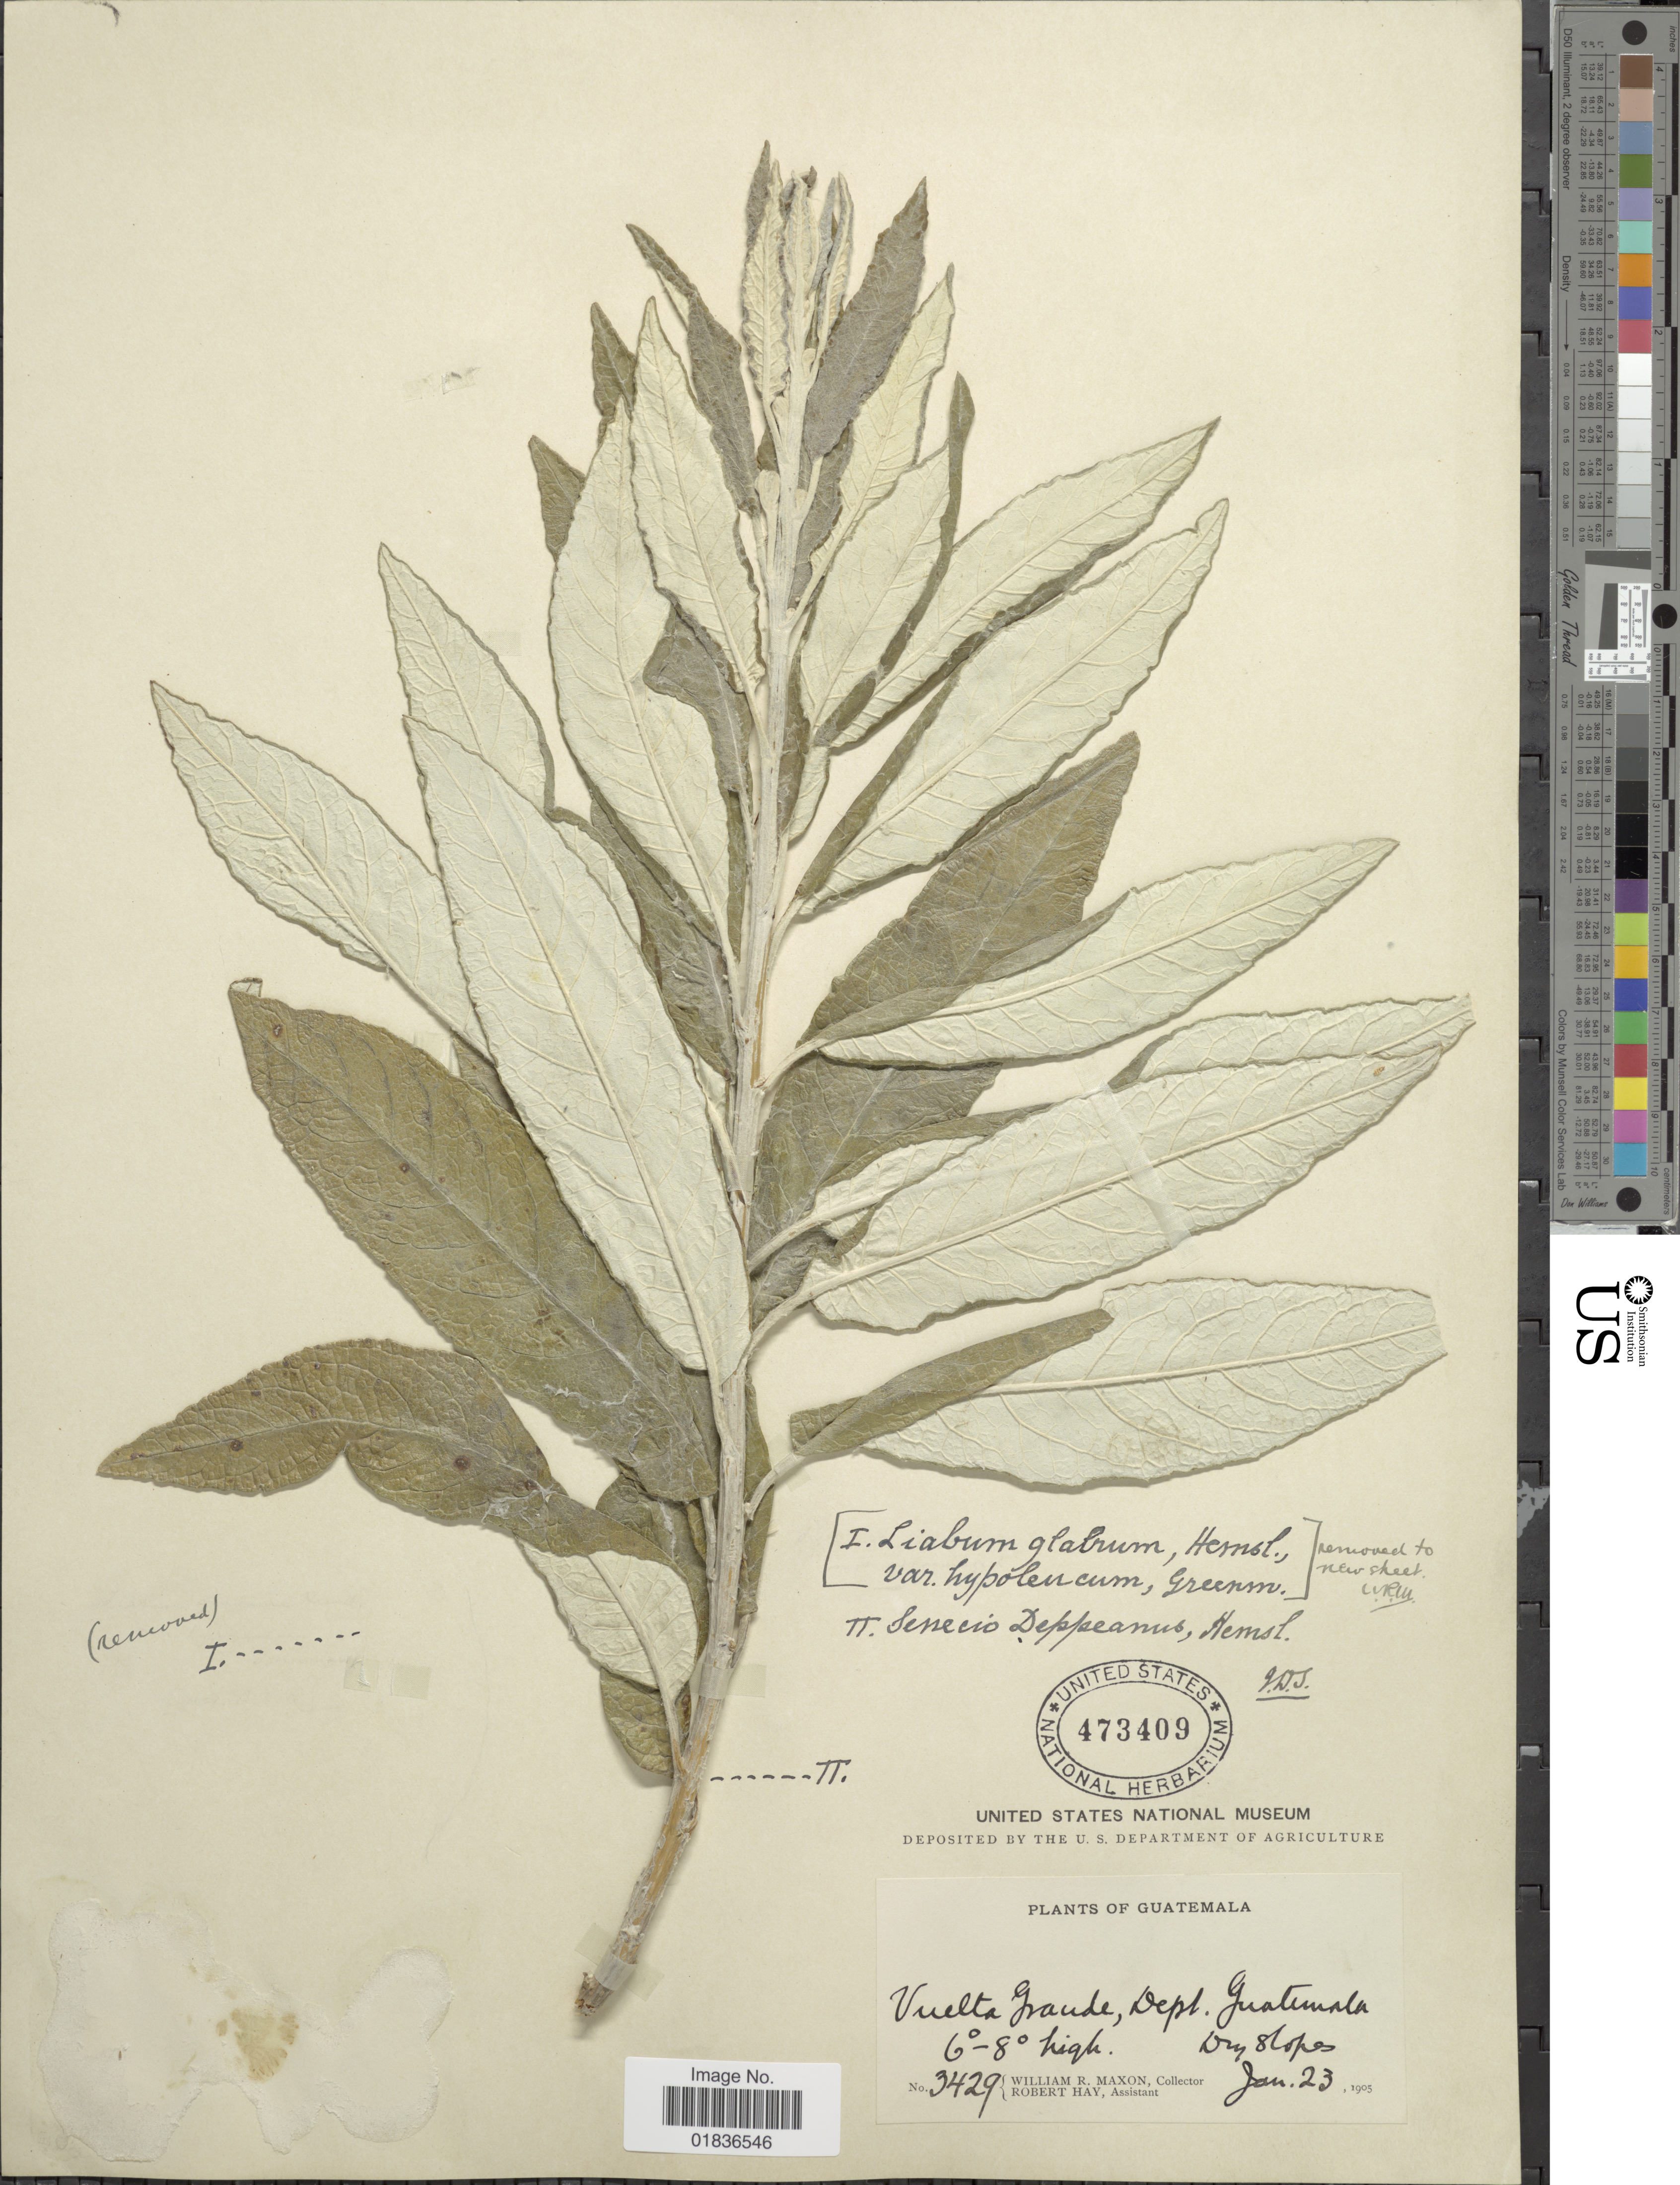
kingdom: Plantae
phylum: Tracheophyta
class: Magnoliopsida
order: Asterales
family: Asteraceae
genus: Senecio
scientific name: Senecio deppeanus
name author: Hemsl.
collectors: W. R. Maxon & R. Hay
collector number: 3429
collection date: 1905-01-23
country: Guatemala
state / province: Guatemala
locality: Vuelta Grande, dry slopes.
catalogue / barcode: US 473409